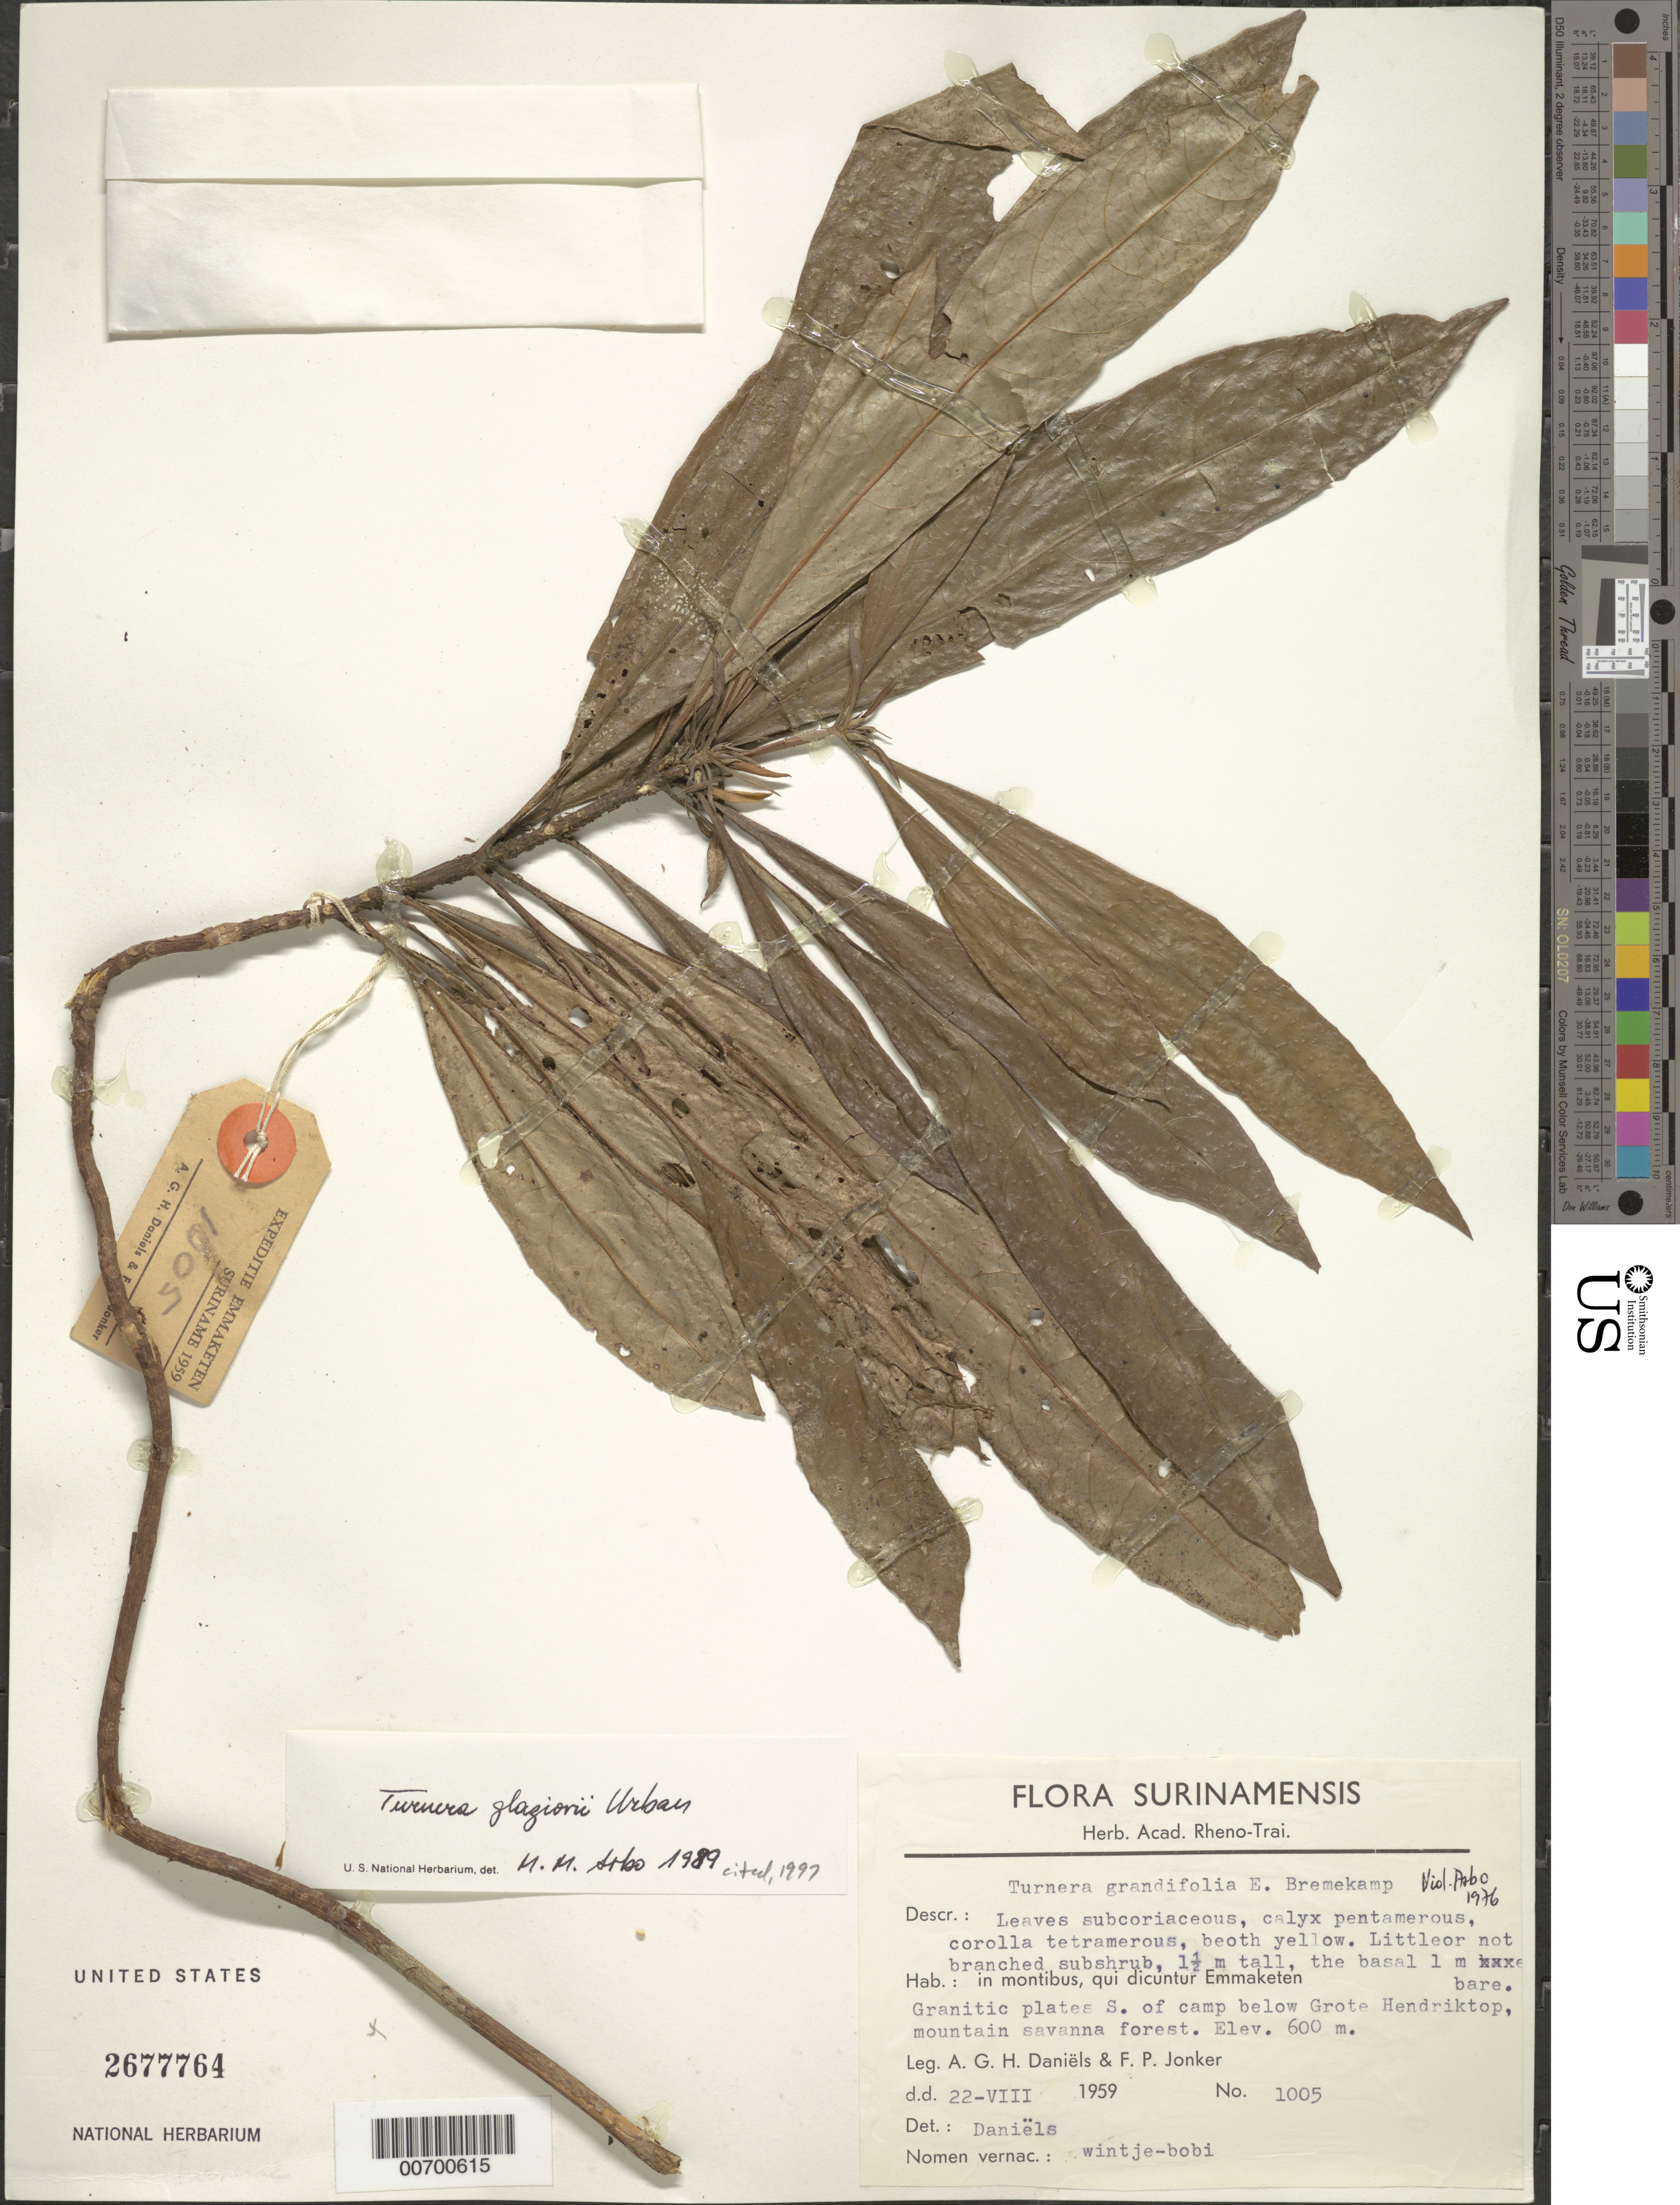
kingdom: Plantae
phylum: Tracheophyta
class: Magnoliopsida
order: Malpighiales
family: Turneraceae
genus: Turnera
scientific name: Turnera glaziovii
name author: Urb.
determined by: Arbo, M. M.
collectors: A. Daniëls & F. P. Jonker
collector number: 1005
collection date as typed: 22-Aug-59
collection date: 1959-08-22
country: Suriname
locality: Grote Hendriktop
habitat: Mountain savanna forest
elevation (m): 600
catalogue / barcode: US 2677764